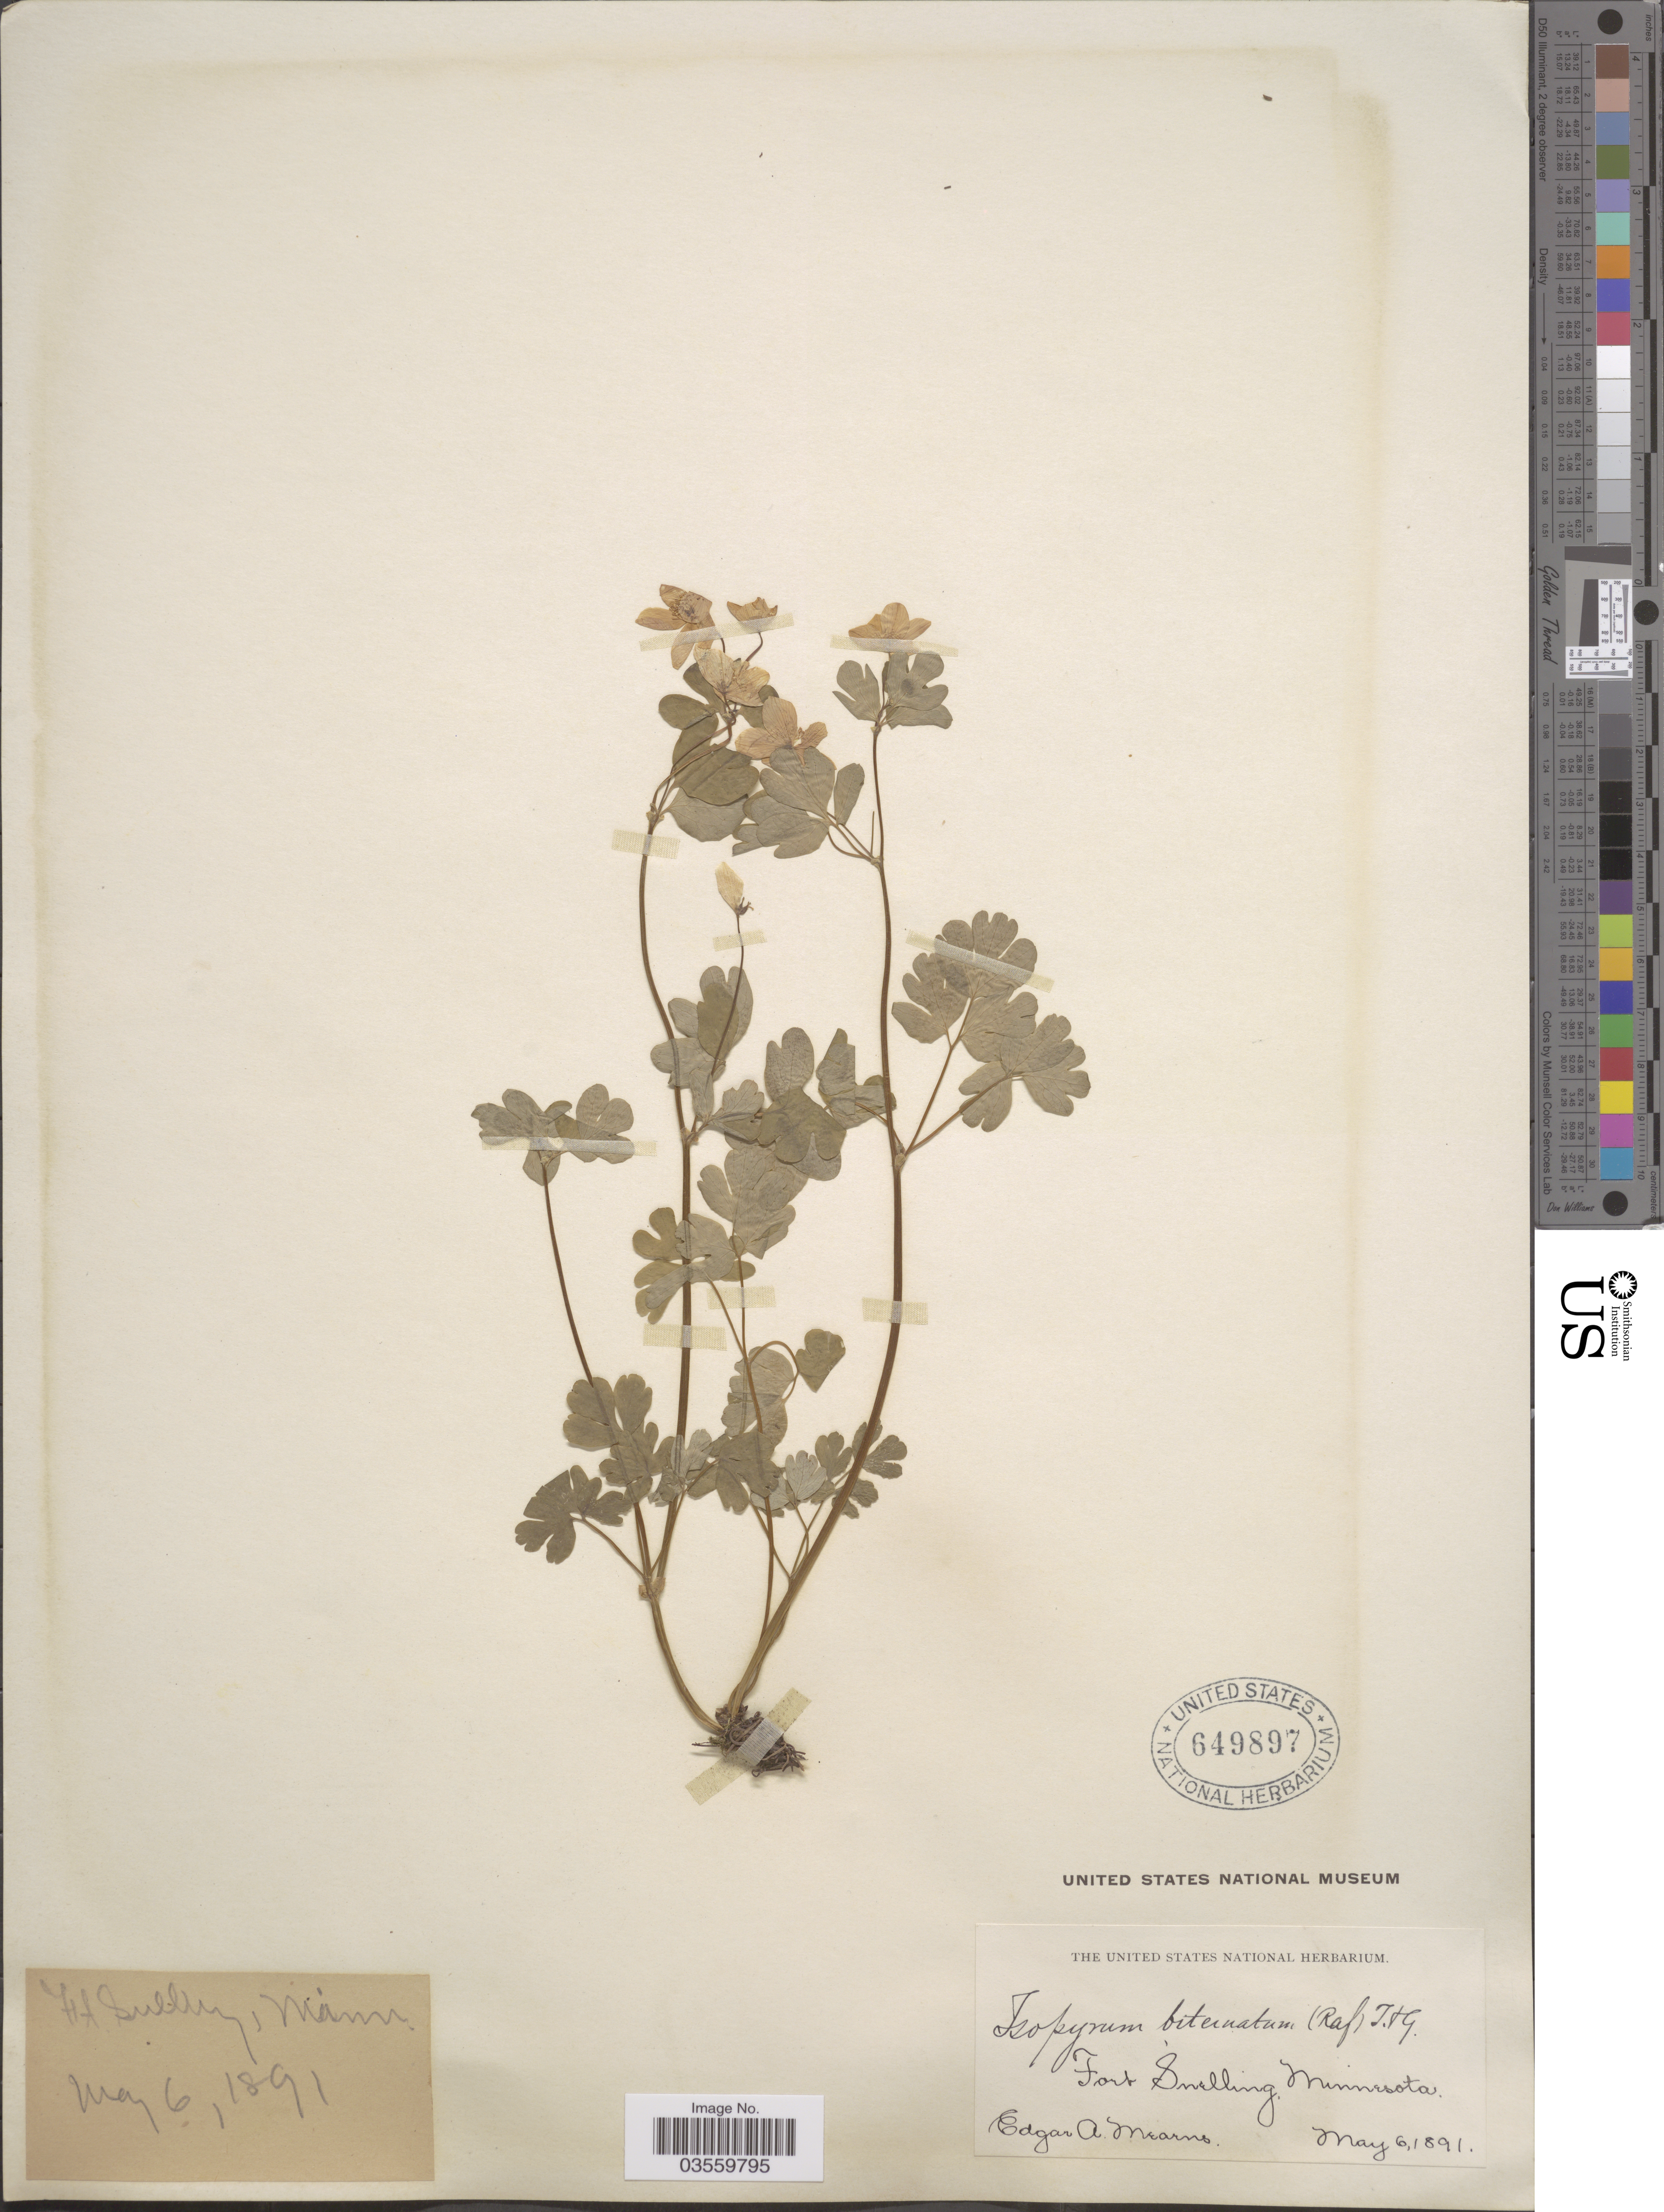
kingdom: Plantae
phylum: Tracheophyta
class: Magnoliopsida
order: Ranunculales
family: Ranunculaceae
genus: Enemion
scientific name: Enemion biternatum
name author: (Torr. & A. Gray) Raf.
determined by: Strong, Mark T., (BOT), Smithsonian Institution - National Museum of Natural History (UNITED STATES)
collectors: E. A. Mearns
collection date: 1891-05-06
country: United States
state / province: Minnesota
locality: Fort Snelling.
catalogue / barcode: US 649897